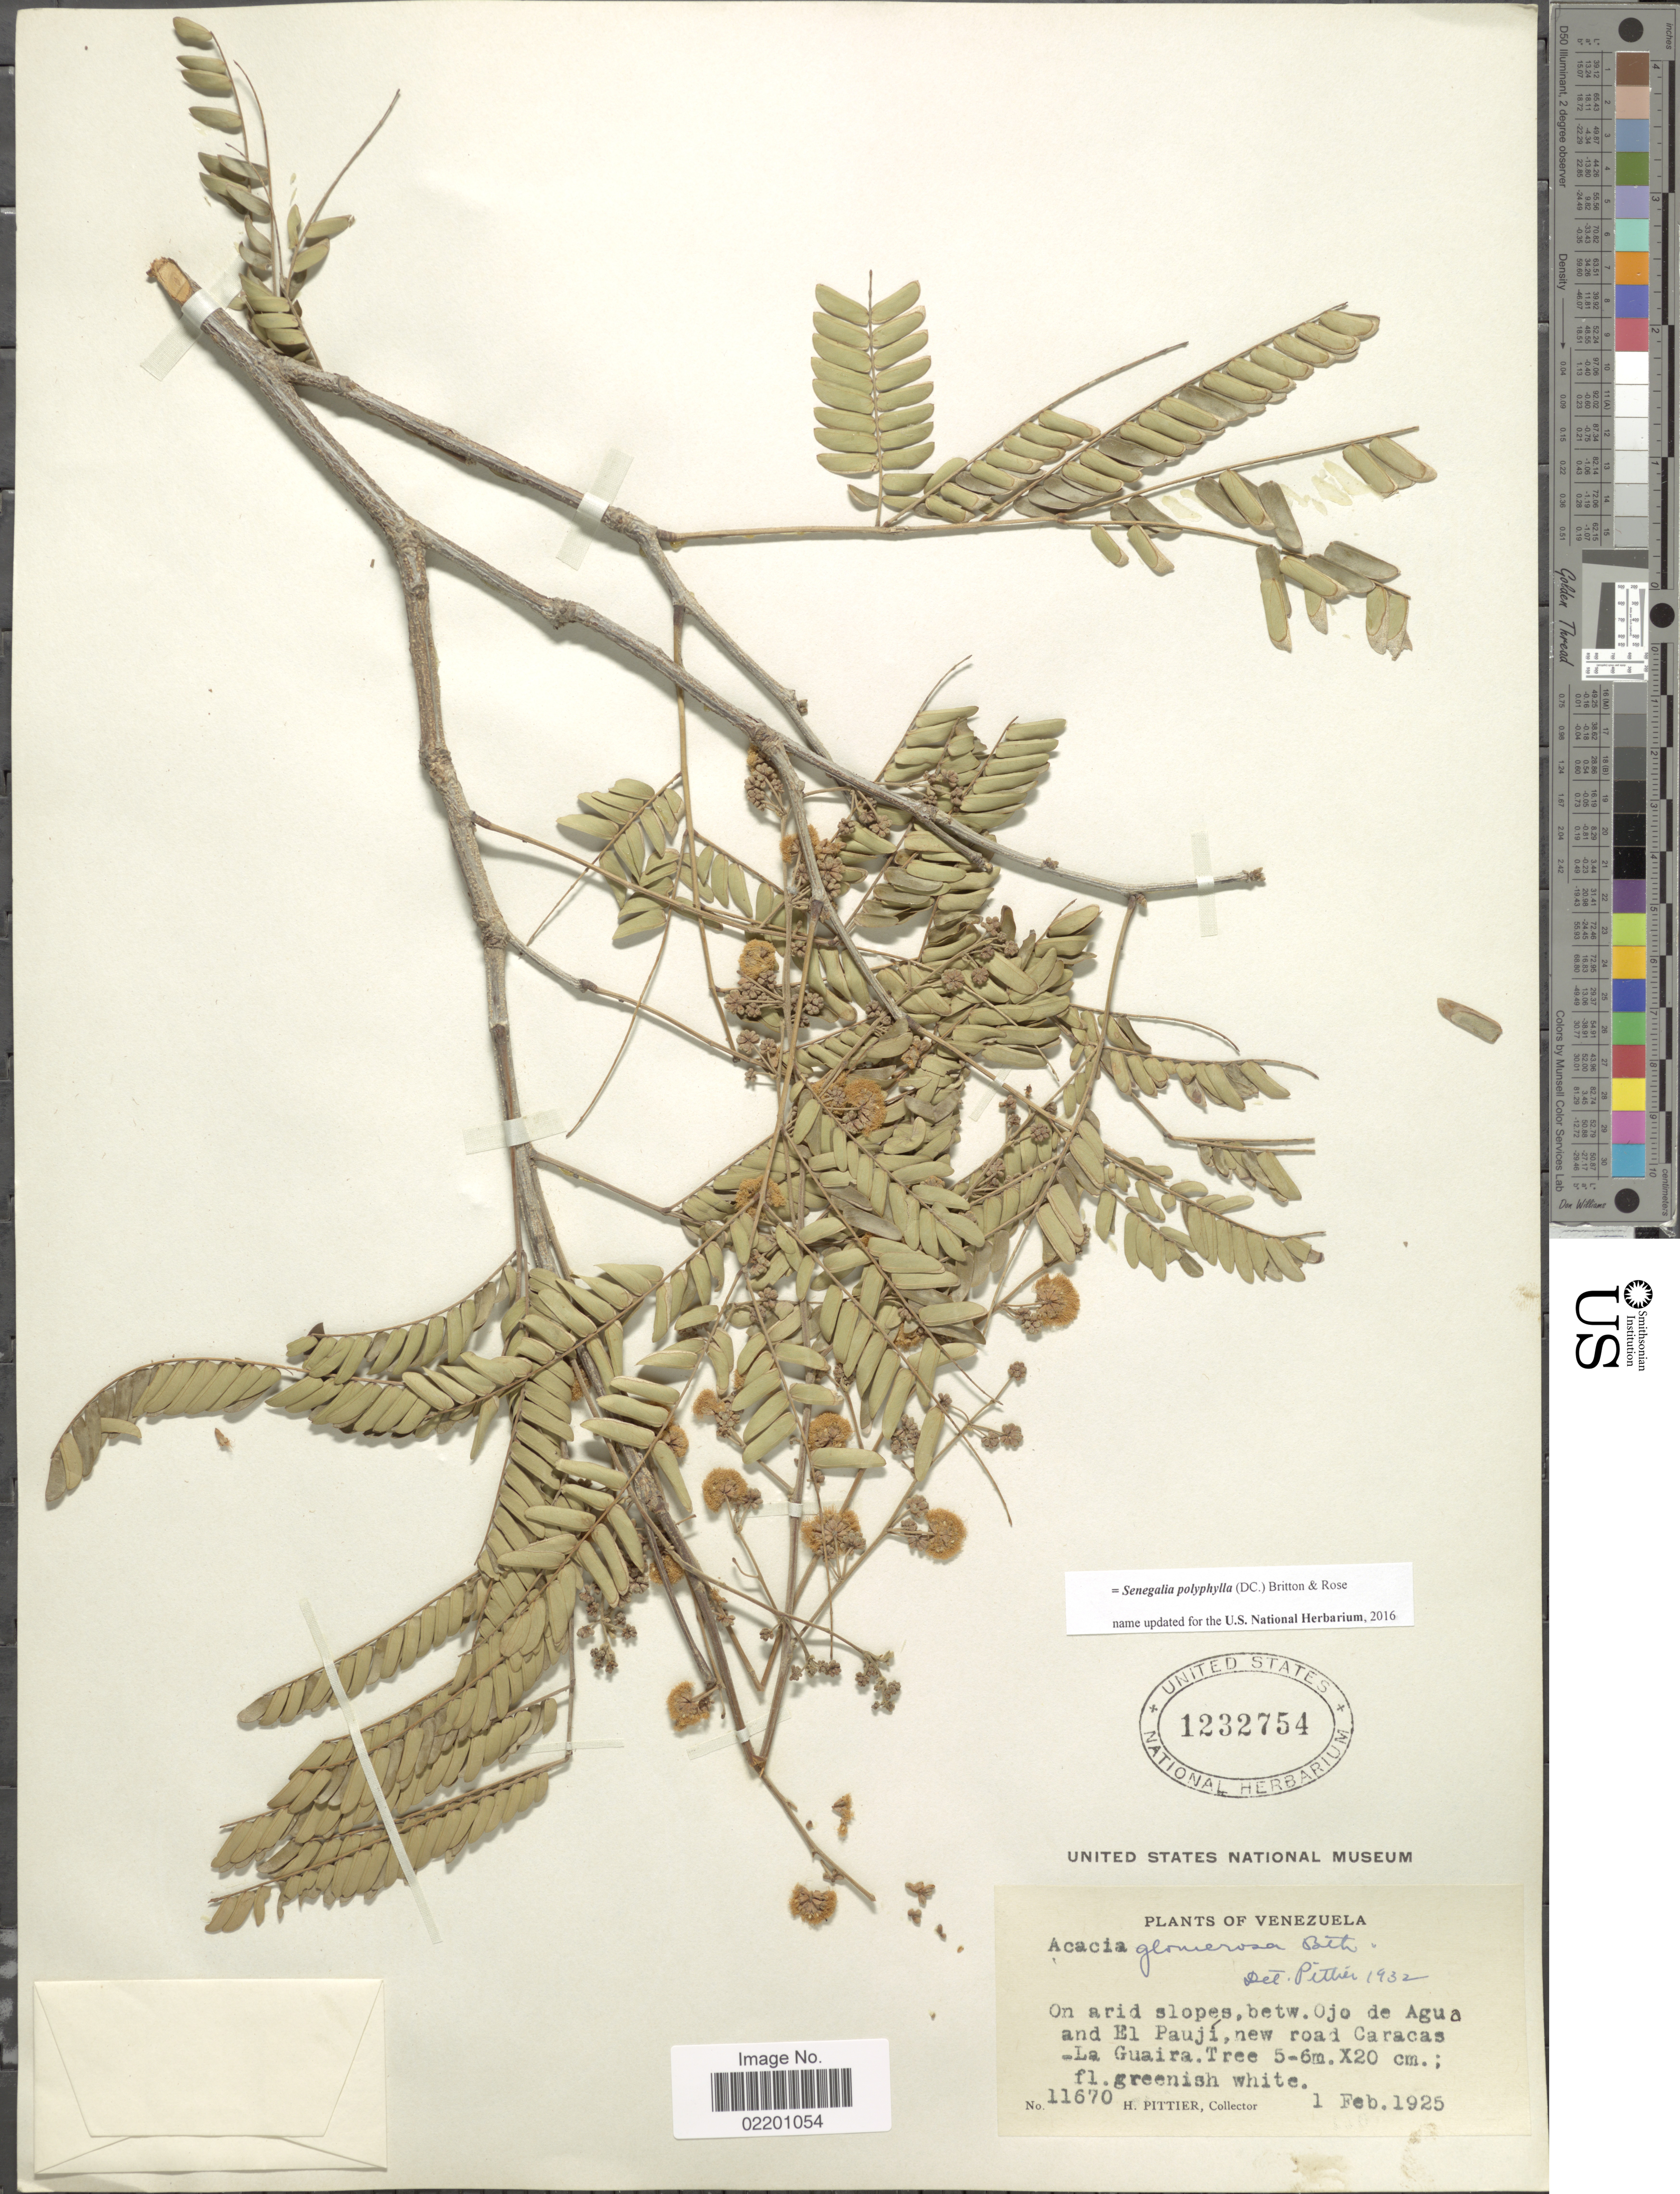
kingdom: Plantae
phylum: Tracheophyta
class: Magnoliopsida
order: Fabales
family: Fabaceae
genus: Senegalia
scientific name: Senegalia polyphylla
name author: (DC.) Britton & Rose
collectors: H. F. Pittier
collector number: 11670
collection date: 1925-02-01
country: Venezuela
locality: On arid slopes, betw. Ojo de Agua and El Pauji, new road Caracas - La Guaira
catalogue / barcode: US 1232754